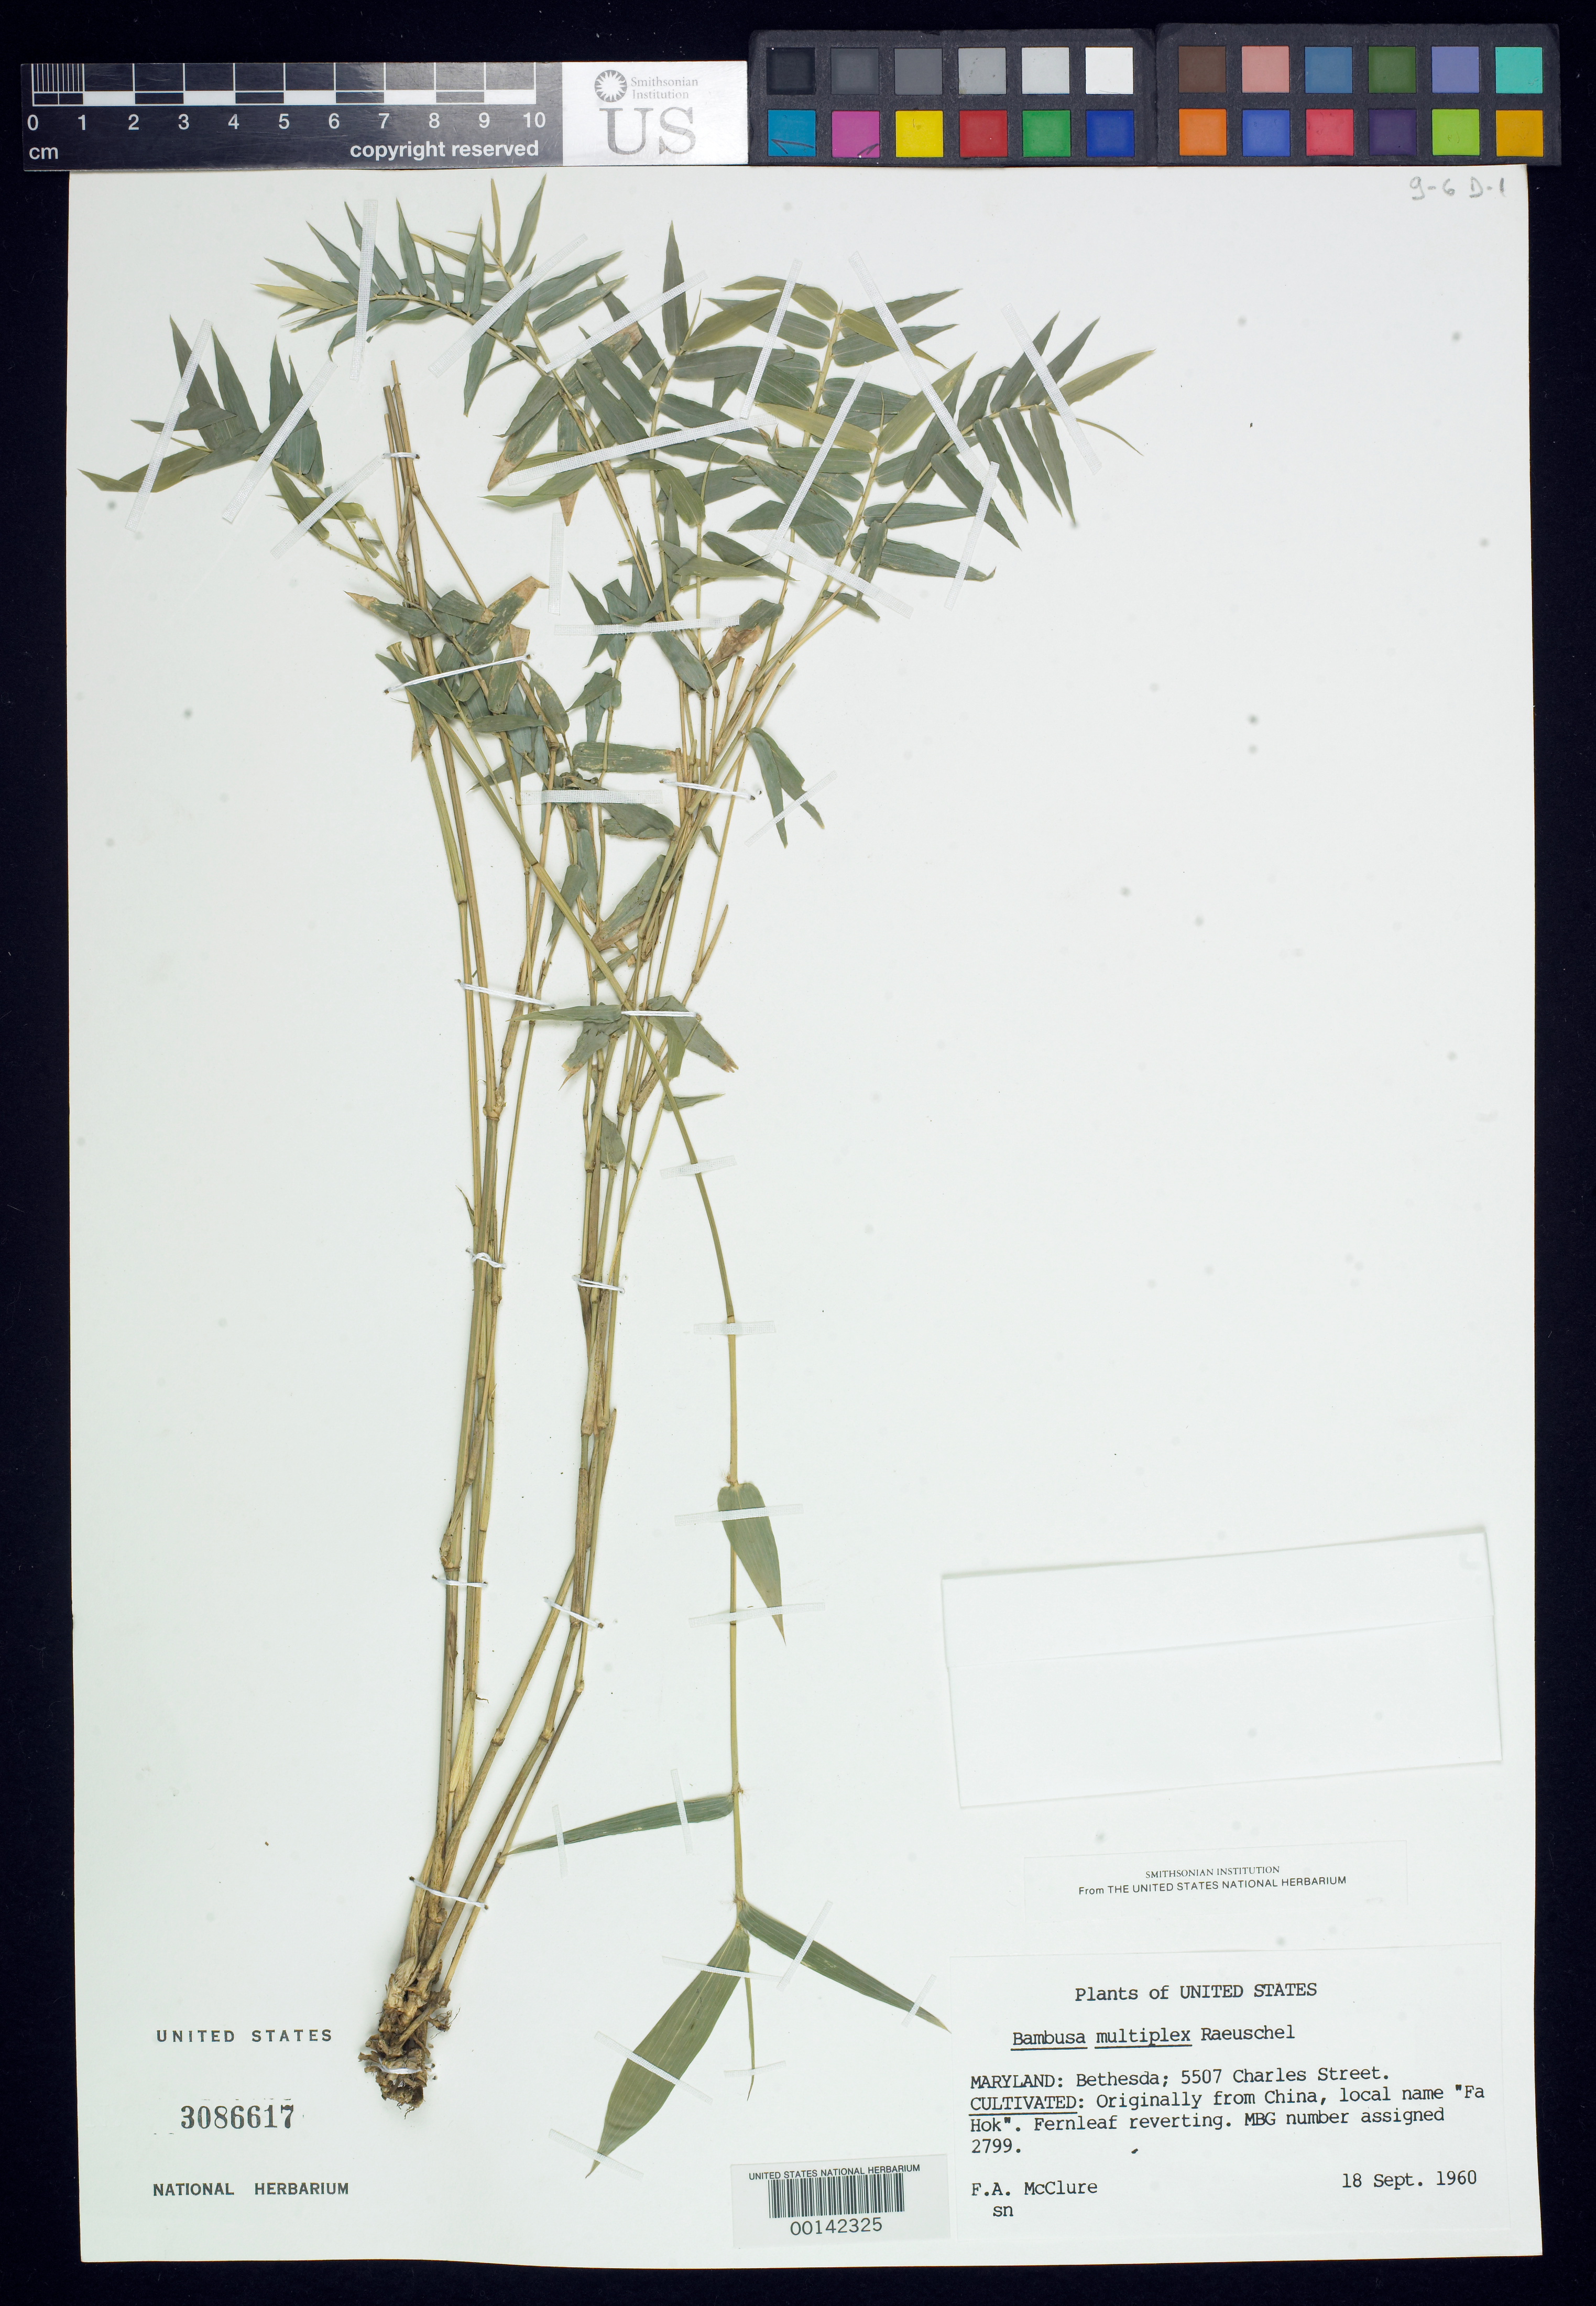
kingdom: Plantae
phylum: Tracheophyta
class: Liliopsida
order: Poales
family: Poaceae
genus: Bambusa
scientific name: Bambusa multiplex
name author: (Lour.) Raeusch. ex Schult. & Schult. f.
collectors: F. A. McClure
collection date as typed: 18 Sep 1960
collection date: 1960-09-18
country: United States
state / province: Maryland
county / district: Montgomery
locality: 5507 Charles Street, Bethesda (McClure's garden)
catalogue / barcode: US 3086617